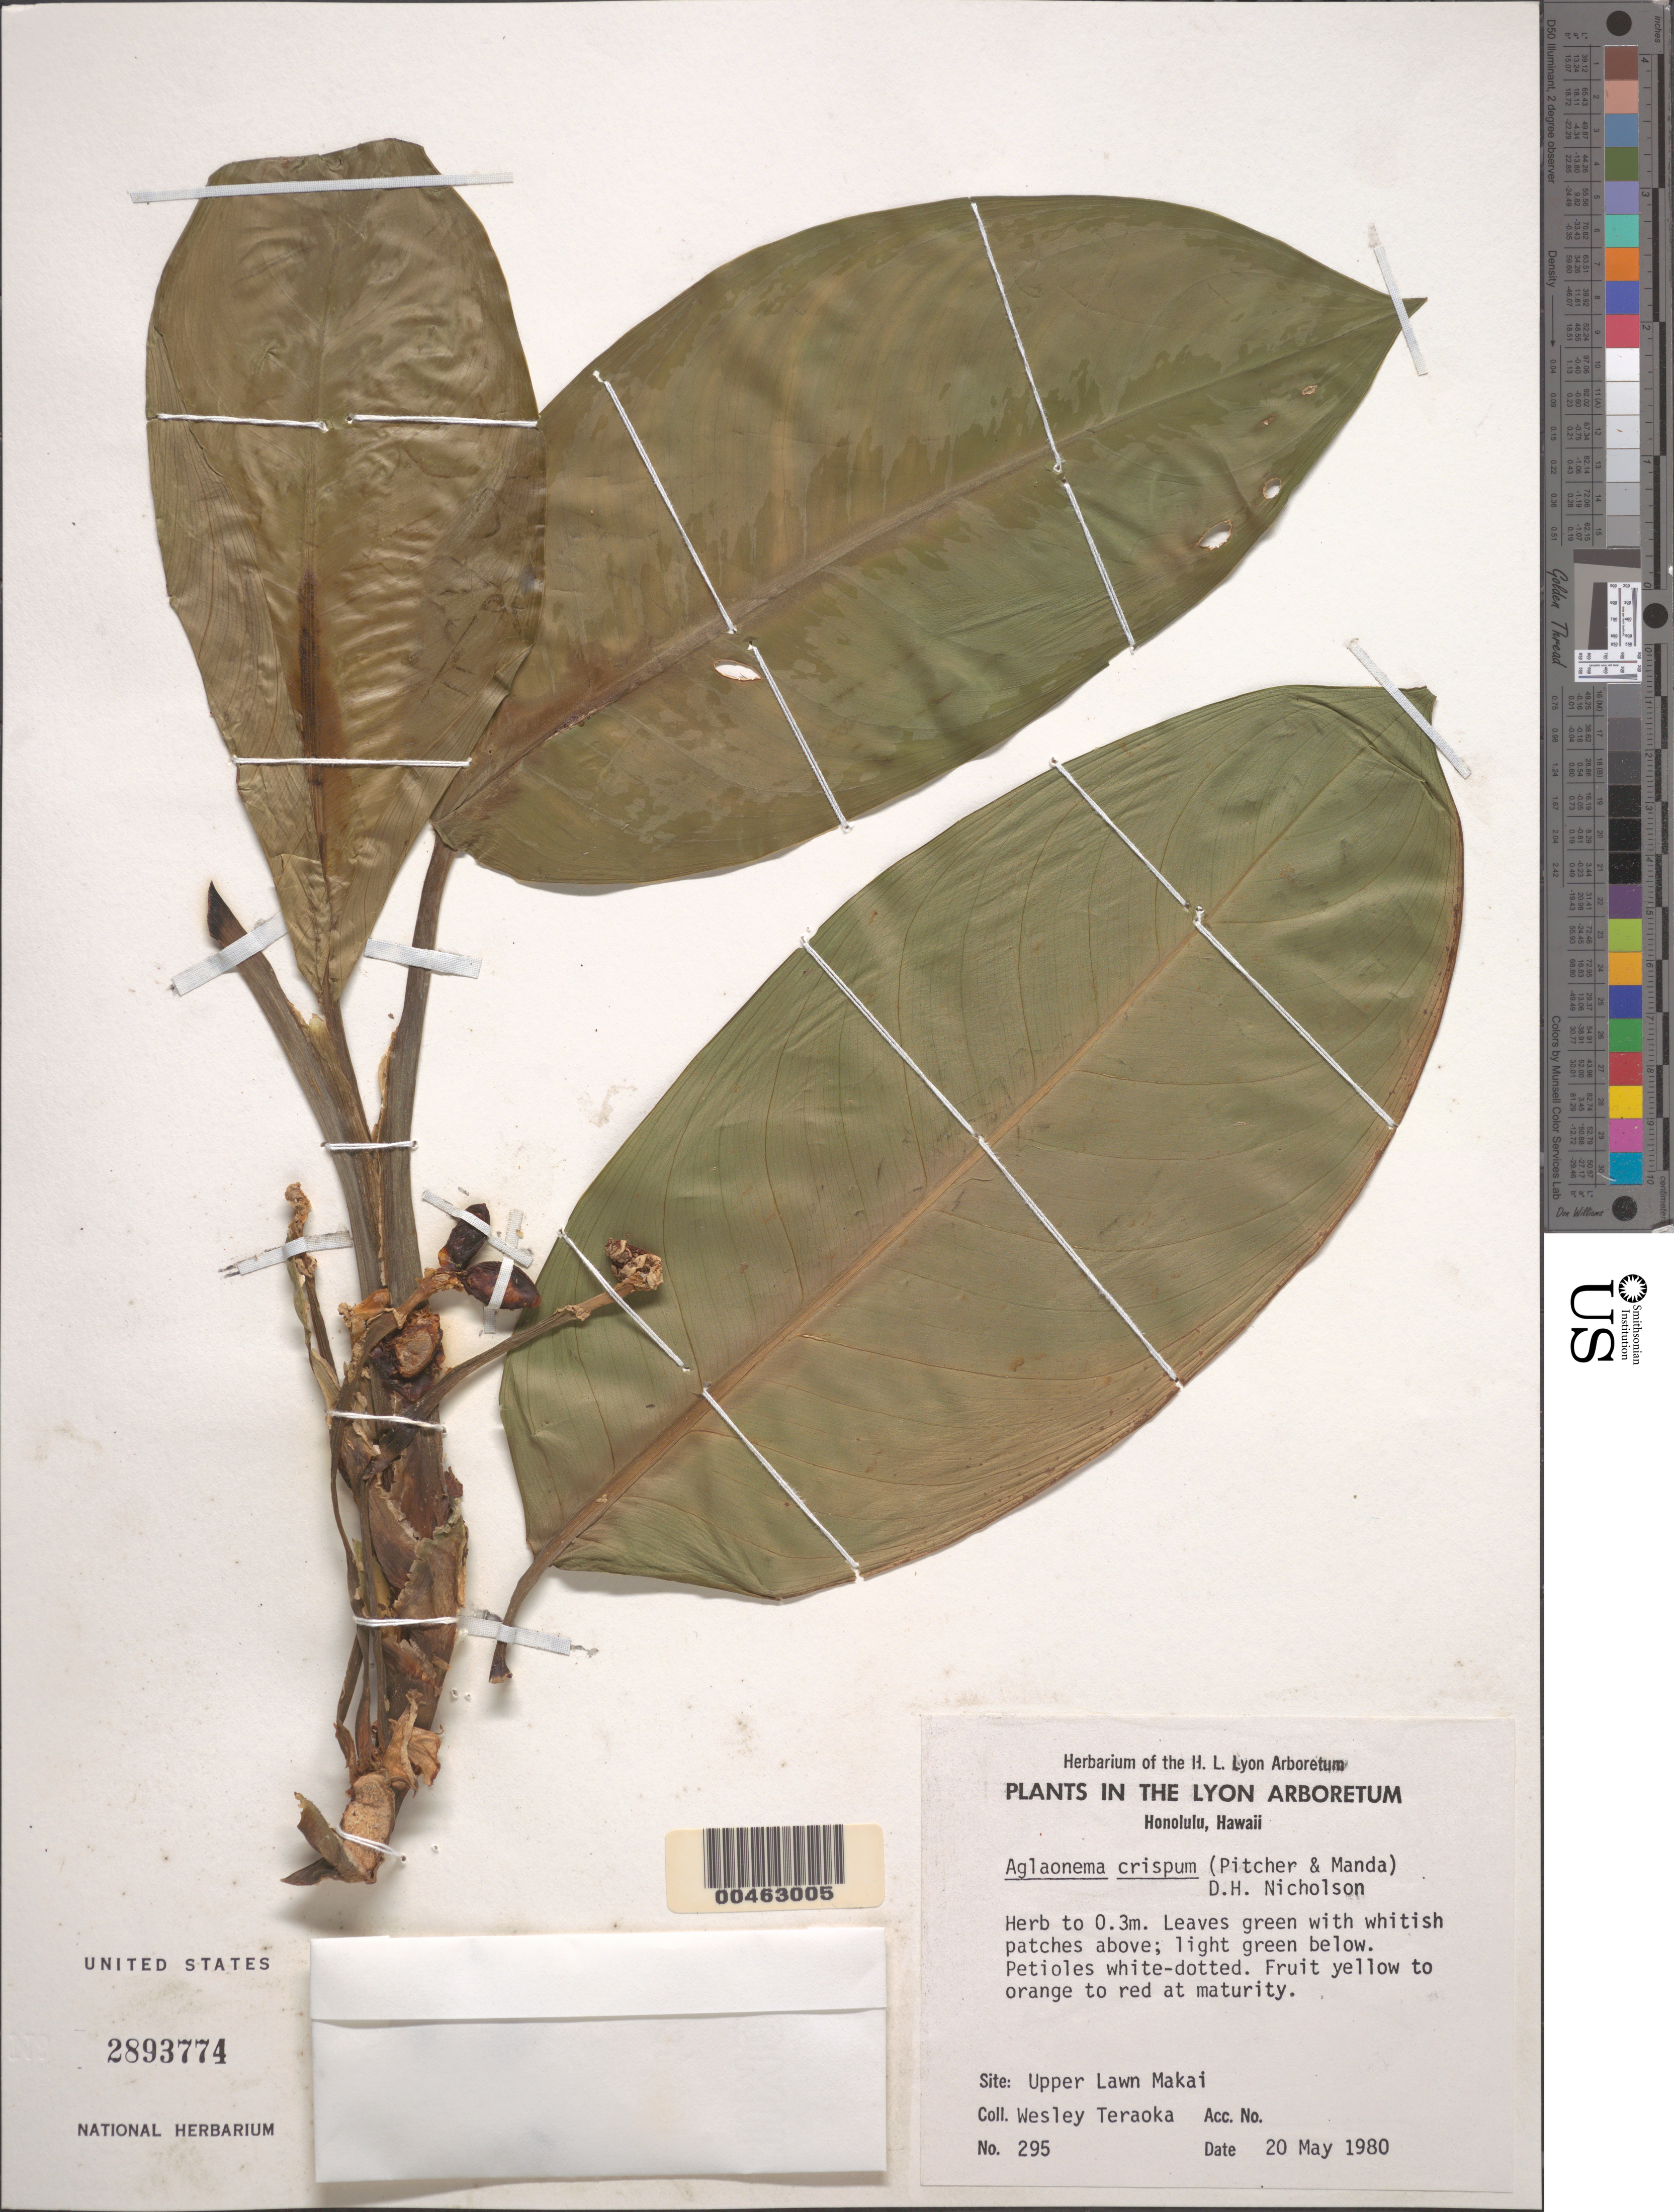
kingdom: Plantae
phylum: Tracheophyta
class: Liliopsida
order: Alismatales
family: Araceae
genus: Aglaonema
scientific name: Aglaonema crispum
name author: (Pitcher & Manda) Nicolson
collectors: W. Teraoka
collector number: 295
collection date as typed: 20 May 1980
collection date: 1980-05-20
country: United States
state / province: Hawaii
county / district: Honolulu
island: Oahu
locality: Honolulu, Upper Lawn Makai, Lyon Arboretum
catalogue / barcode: US 2893774